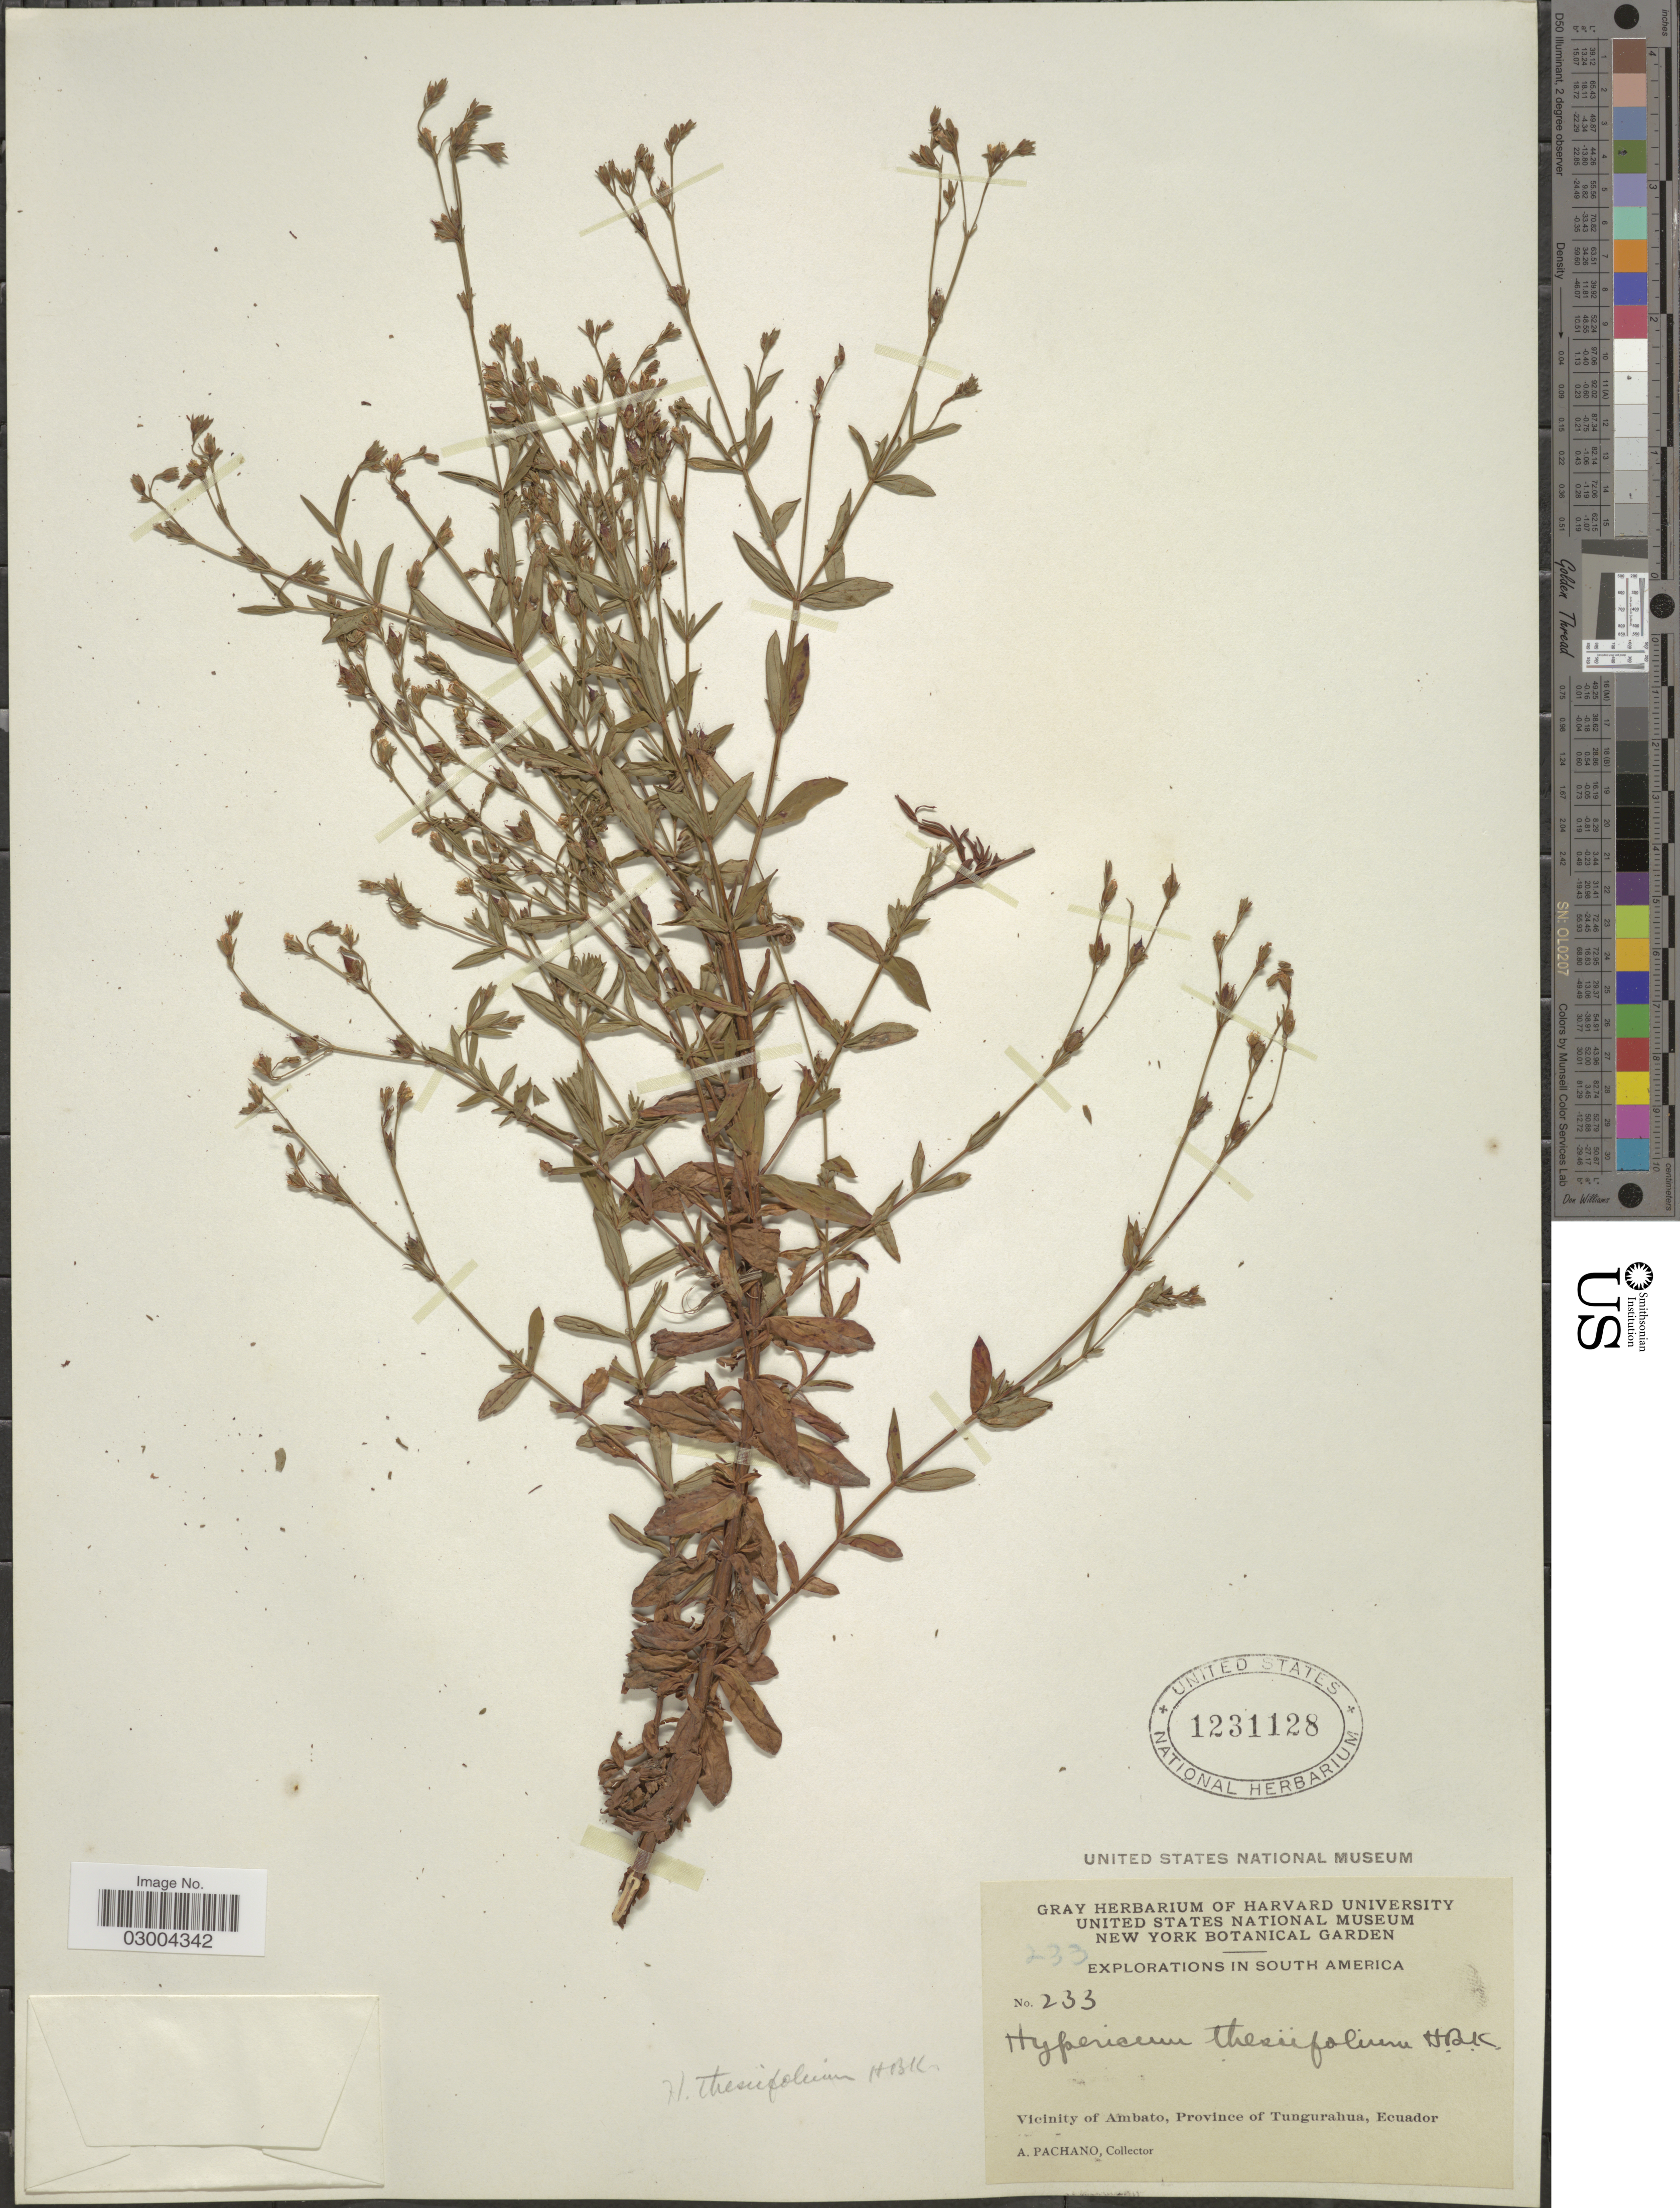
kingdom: Plantae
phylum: Tracheophyta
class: Magnoliopsida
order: Malpighiales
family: Hypericaceae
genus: Hypericum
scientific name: Hypericum thesiifolium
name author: Kunth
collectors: A. Pachano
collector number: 233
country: Ecuador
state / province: Tungurahua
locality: South America. Vicinity of Ambato, Province of Tungurahua.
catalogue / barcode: US 1231128